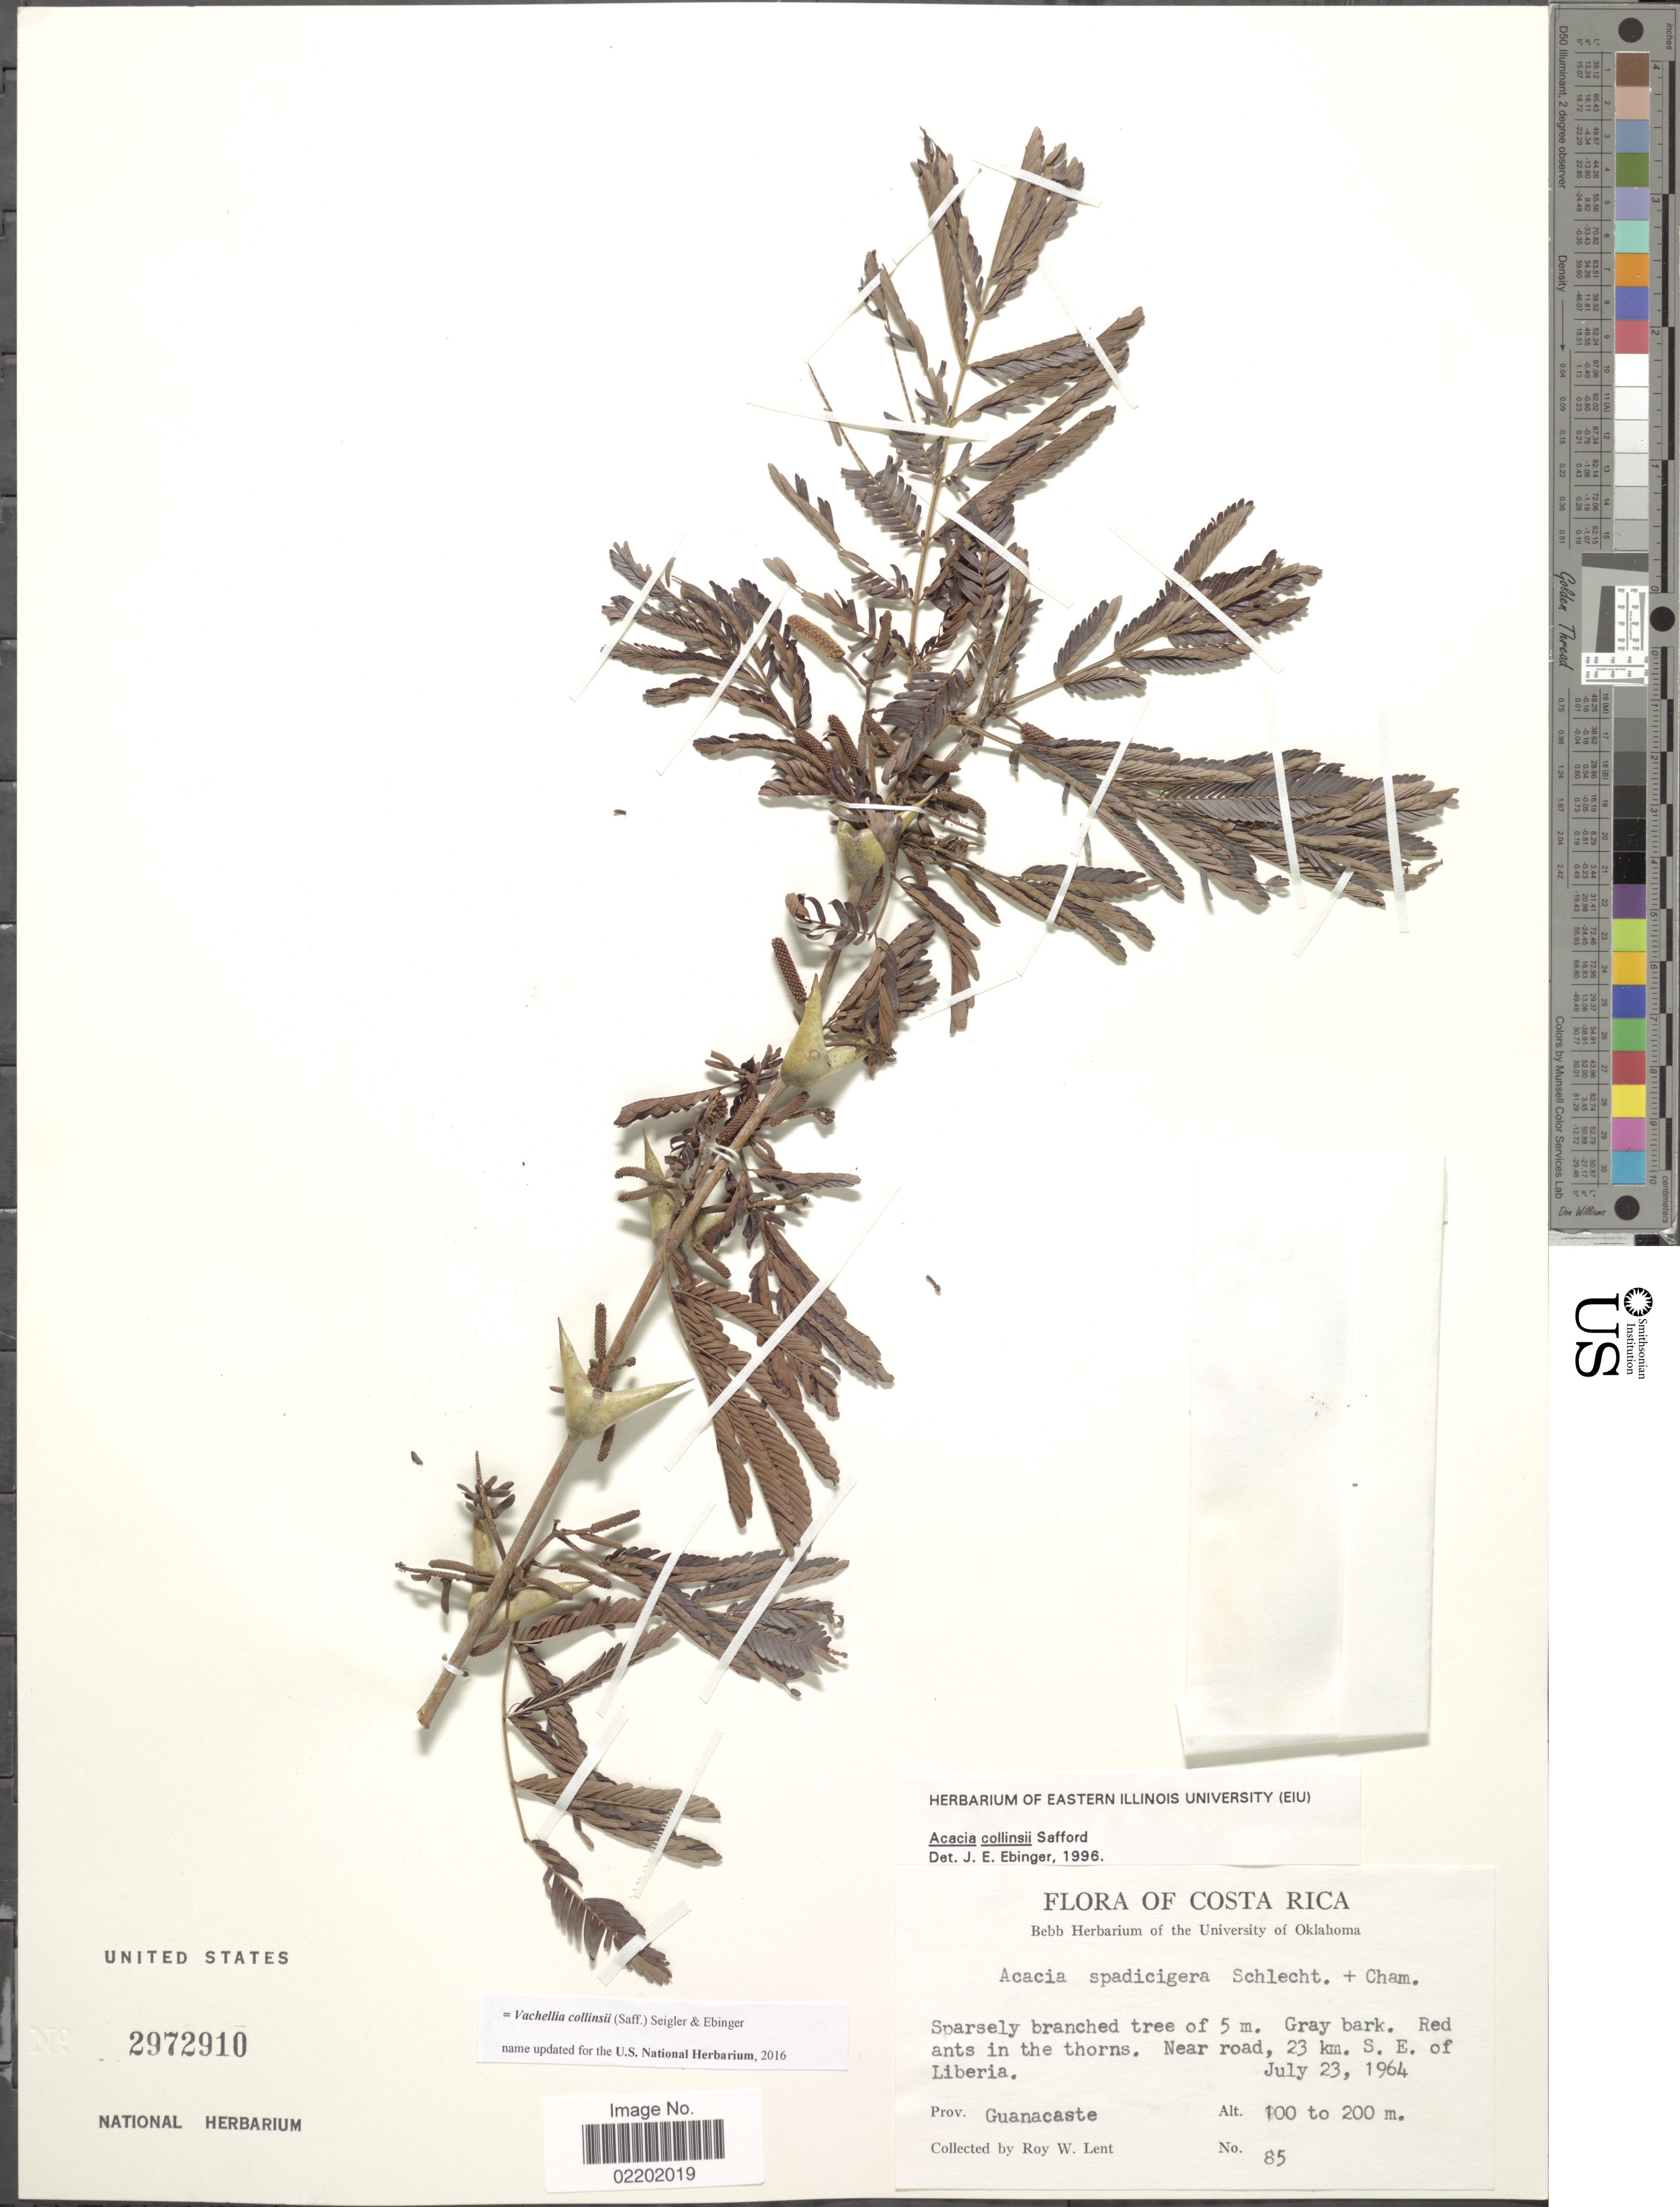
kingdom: Plantae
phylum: Tracheophyta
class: Magnoliopsida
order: Fabales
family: Fabaceae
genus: Vachellia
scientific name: Vachellia collinsii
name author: (Saff.) Seigler & Ebinger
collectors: R. W. Lent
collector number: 85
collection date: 1964-07-23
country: Costa Rica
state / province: Guanacaste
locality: Near road, 23 km S. E. of Liberia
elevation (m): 100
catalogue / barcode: US 2972910